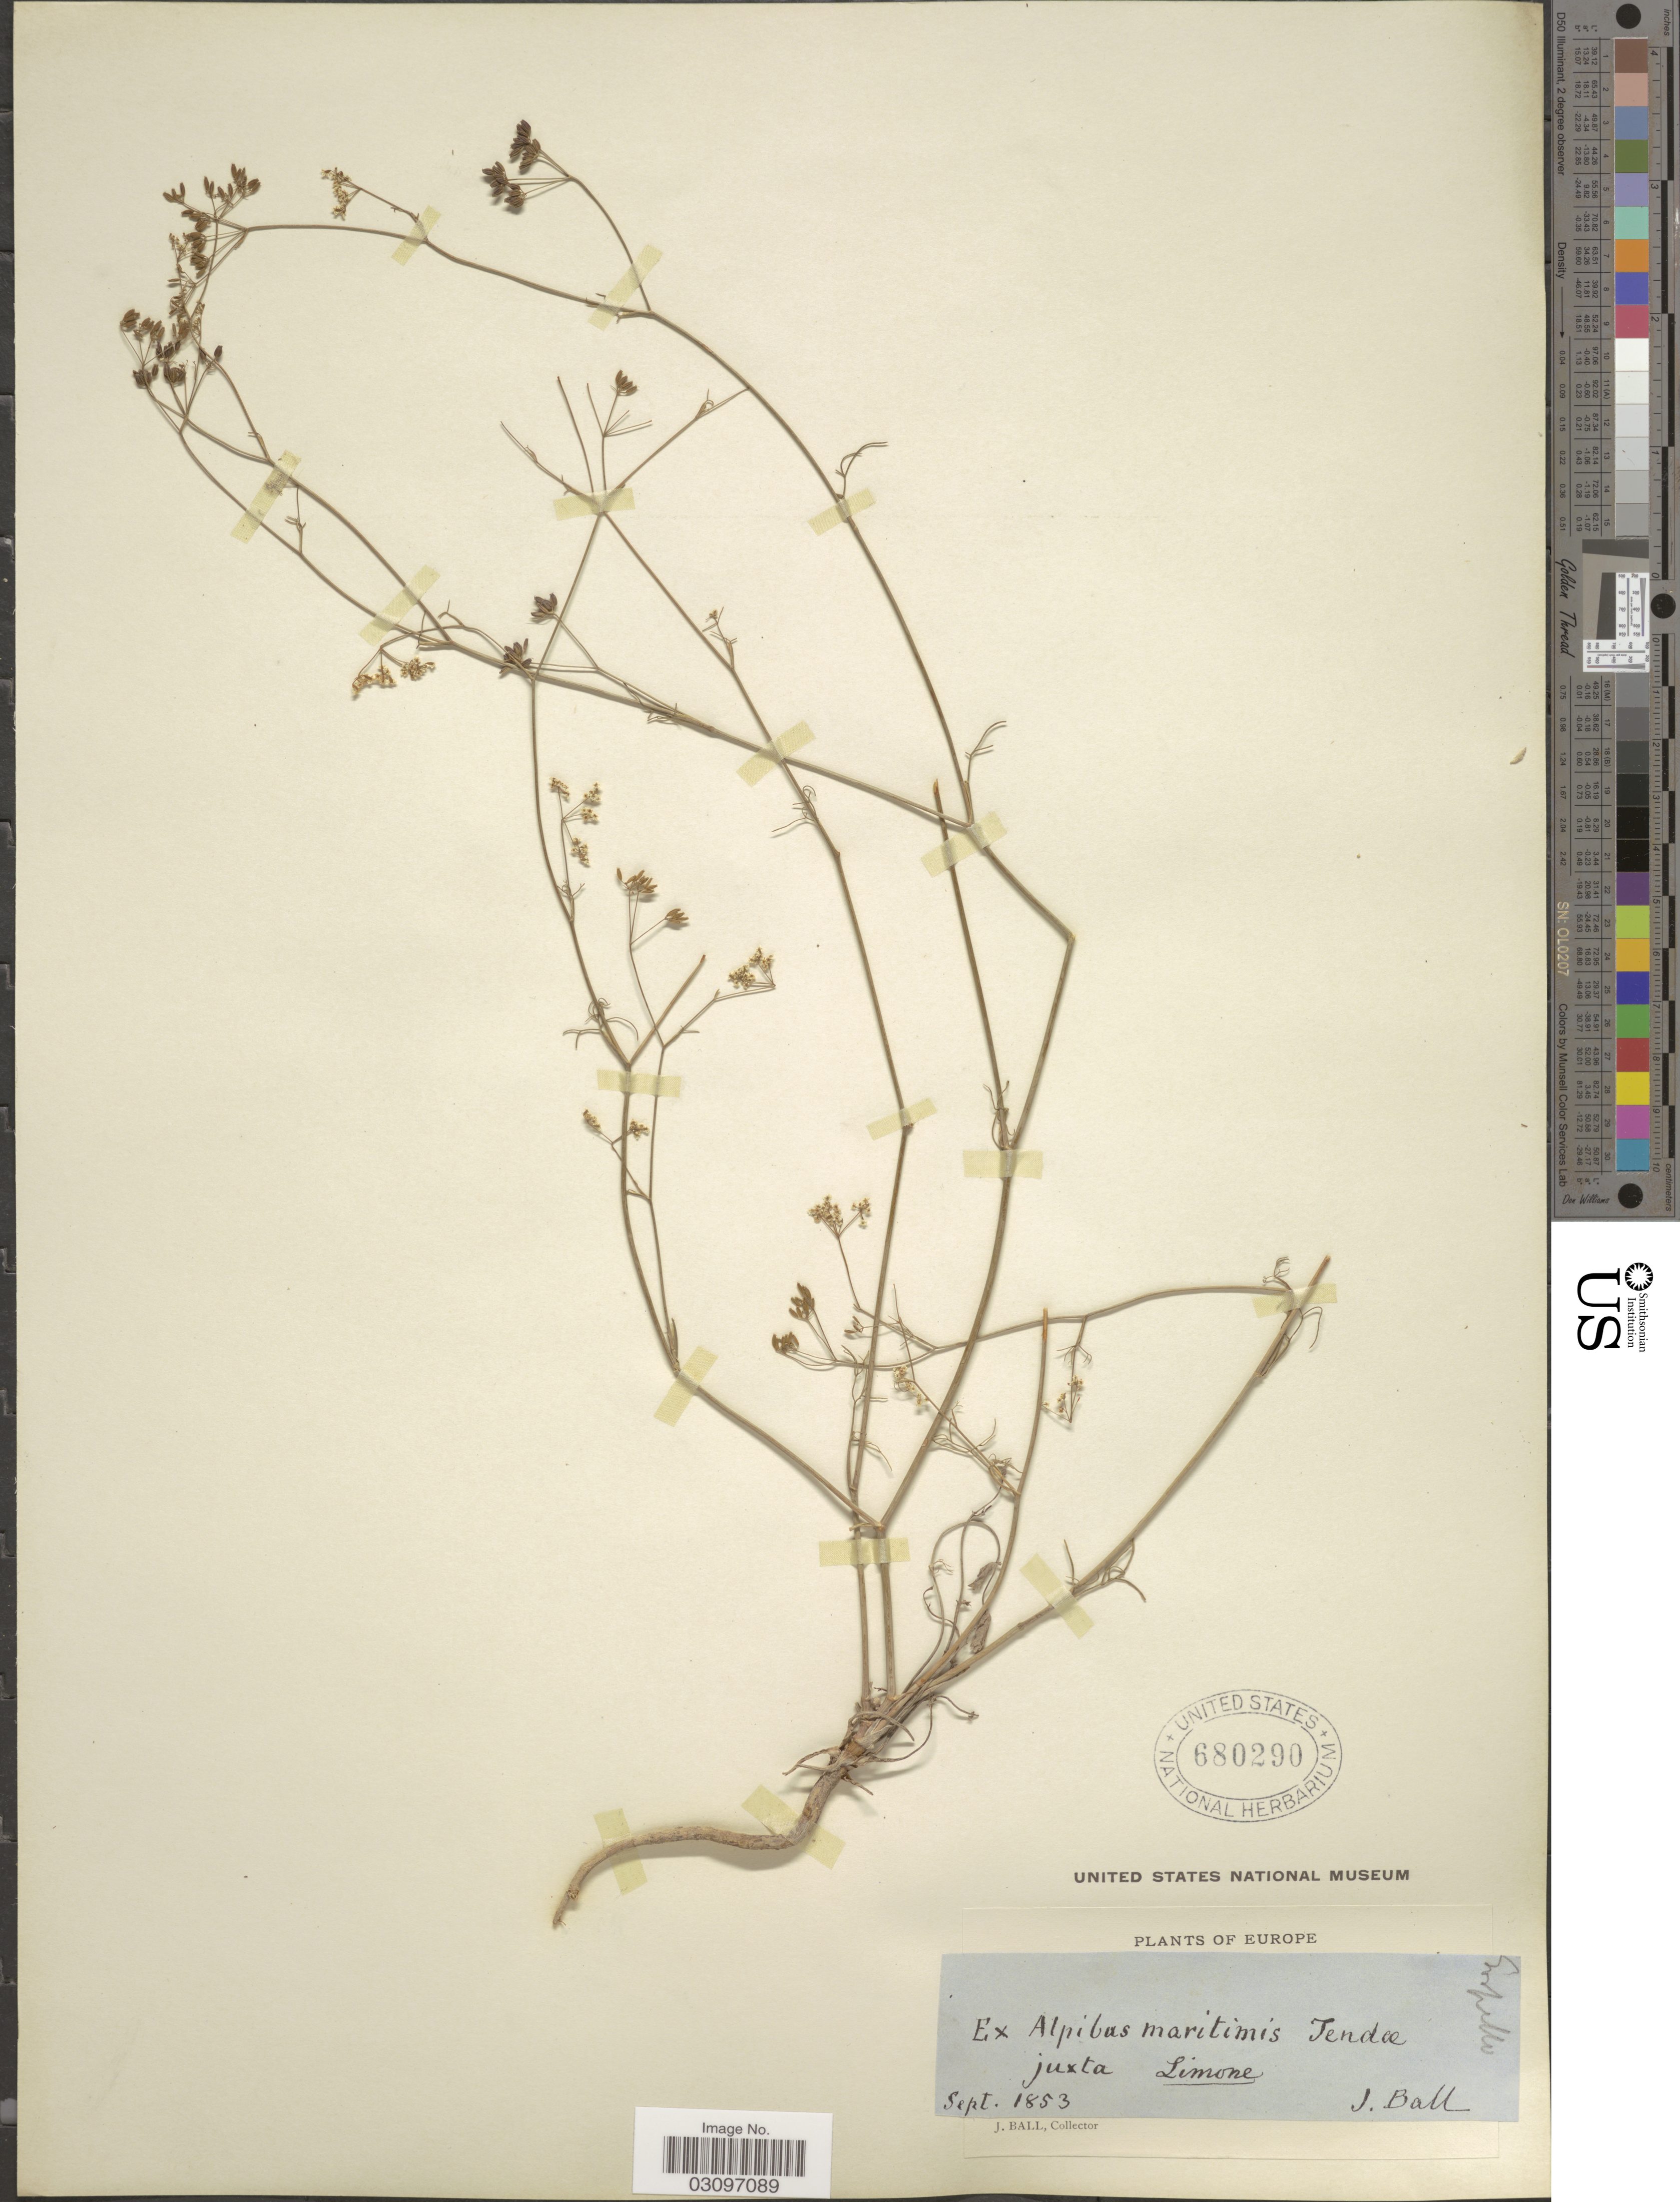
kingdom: Plantae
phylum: Tracheophyta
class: Magnoliopsida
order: Apiales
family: Apiaceae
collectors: J. Ball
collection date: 1853-09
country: Italy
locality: Europe. Ex Alpibus maritimis Tendæ juxta Limone.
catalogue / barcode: US 680290